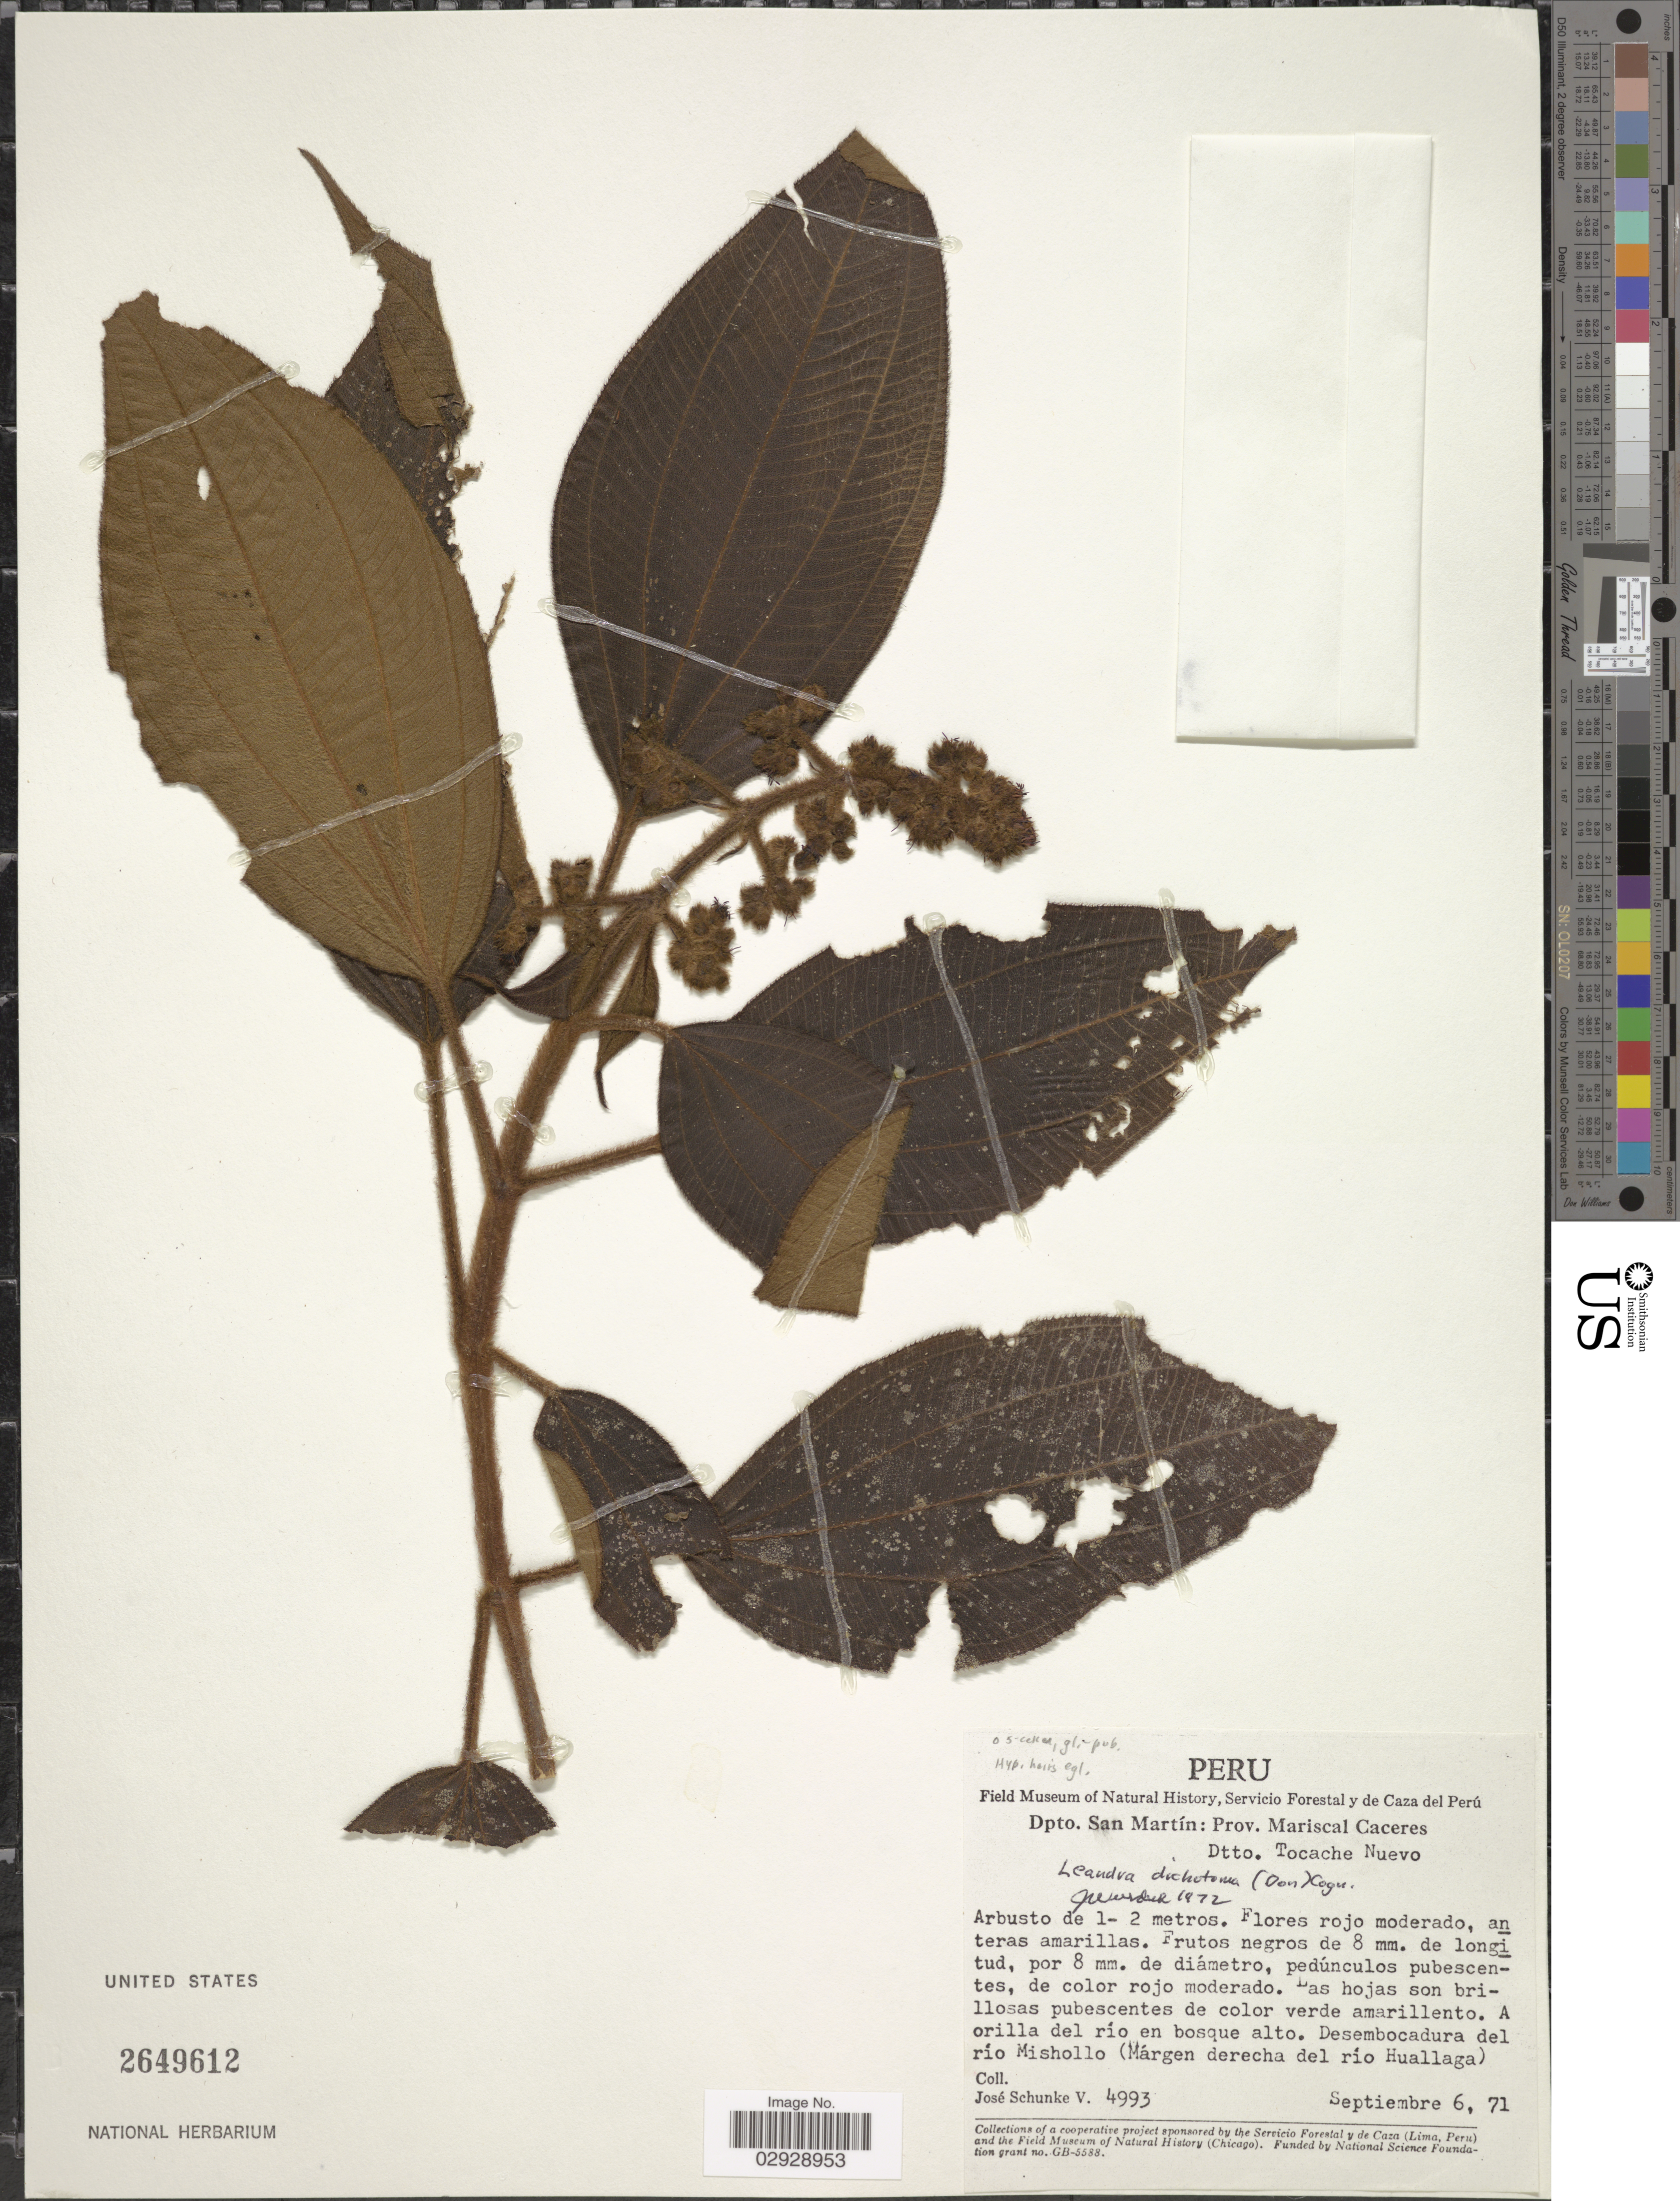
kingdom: Plantae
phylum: Tracheophyta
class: Magnoliopsida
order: Myrtales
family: Melastomataceae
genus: Leandra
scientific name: Leandra dichotoma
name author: (D. Don) Cogn.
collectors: J. Schunke Vigo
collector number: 4993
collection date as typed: Transcribed d/m/y: 6/9/71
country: Peru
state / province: San Martín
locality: Dpto. San Martín: Prov. Mariscal Caceres. Dtto. Tocache Nuevo. Desembocadura del río Mishollo (Márgen derecha del río Huallaga).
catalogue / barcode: US 2649612